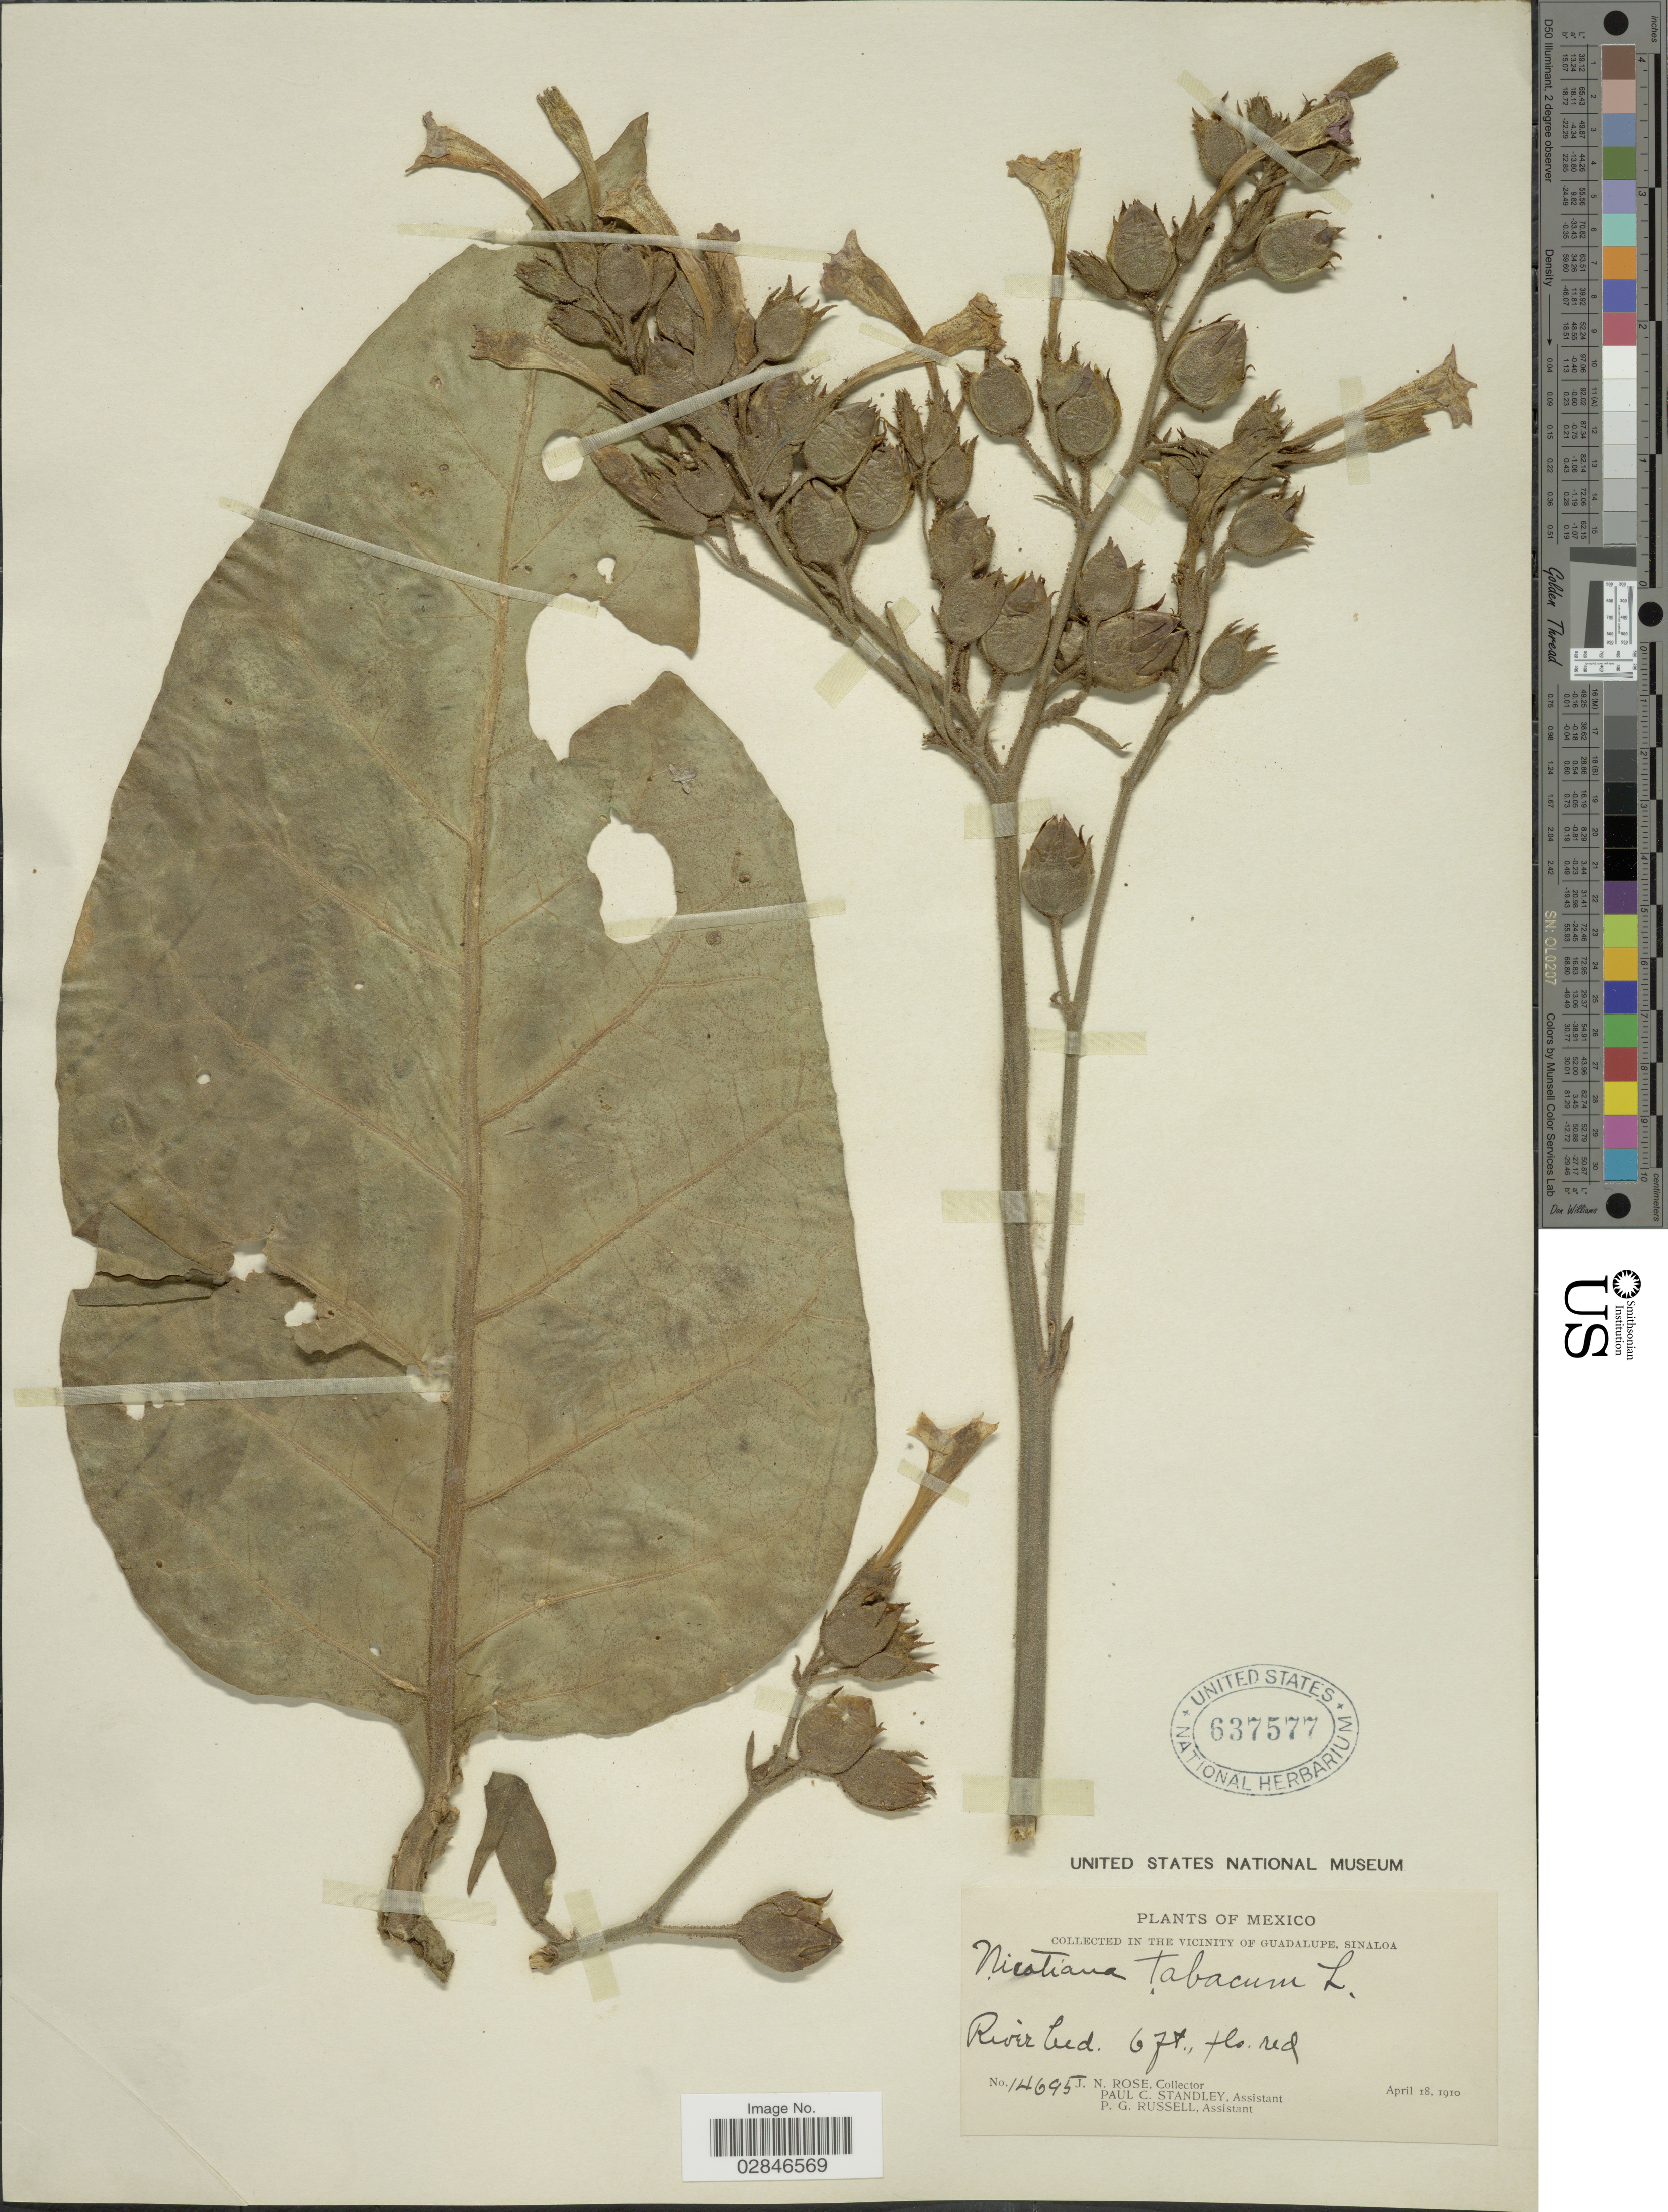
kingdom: Plantae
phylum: Tracheophyta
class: Magnoliopsida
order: Solanales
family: Solanaceae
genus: Nicotiana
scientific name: Nicotiana tabacum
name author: L.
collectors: J. N. Rose, P. C. Standley & P. G. Russell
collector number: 1495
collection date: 1910-04-18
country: Mexico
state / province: Sinaloa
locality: In the vicinity of Guadalupe.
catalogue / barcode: US 637577